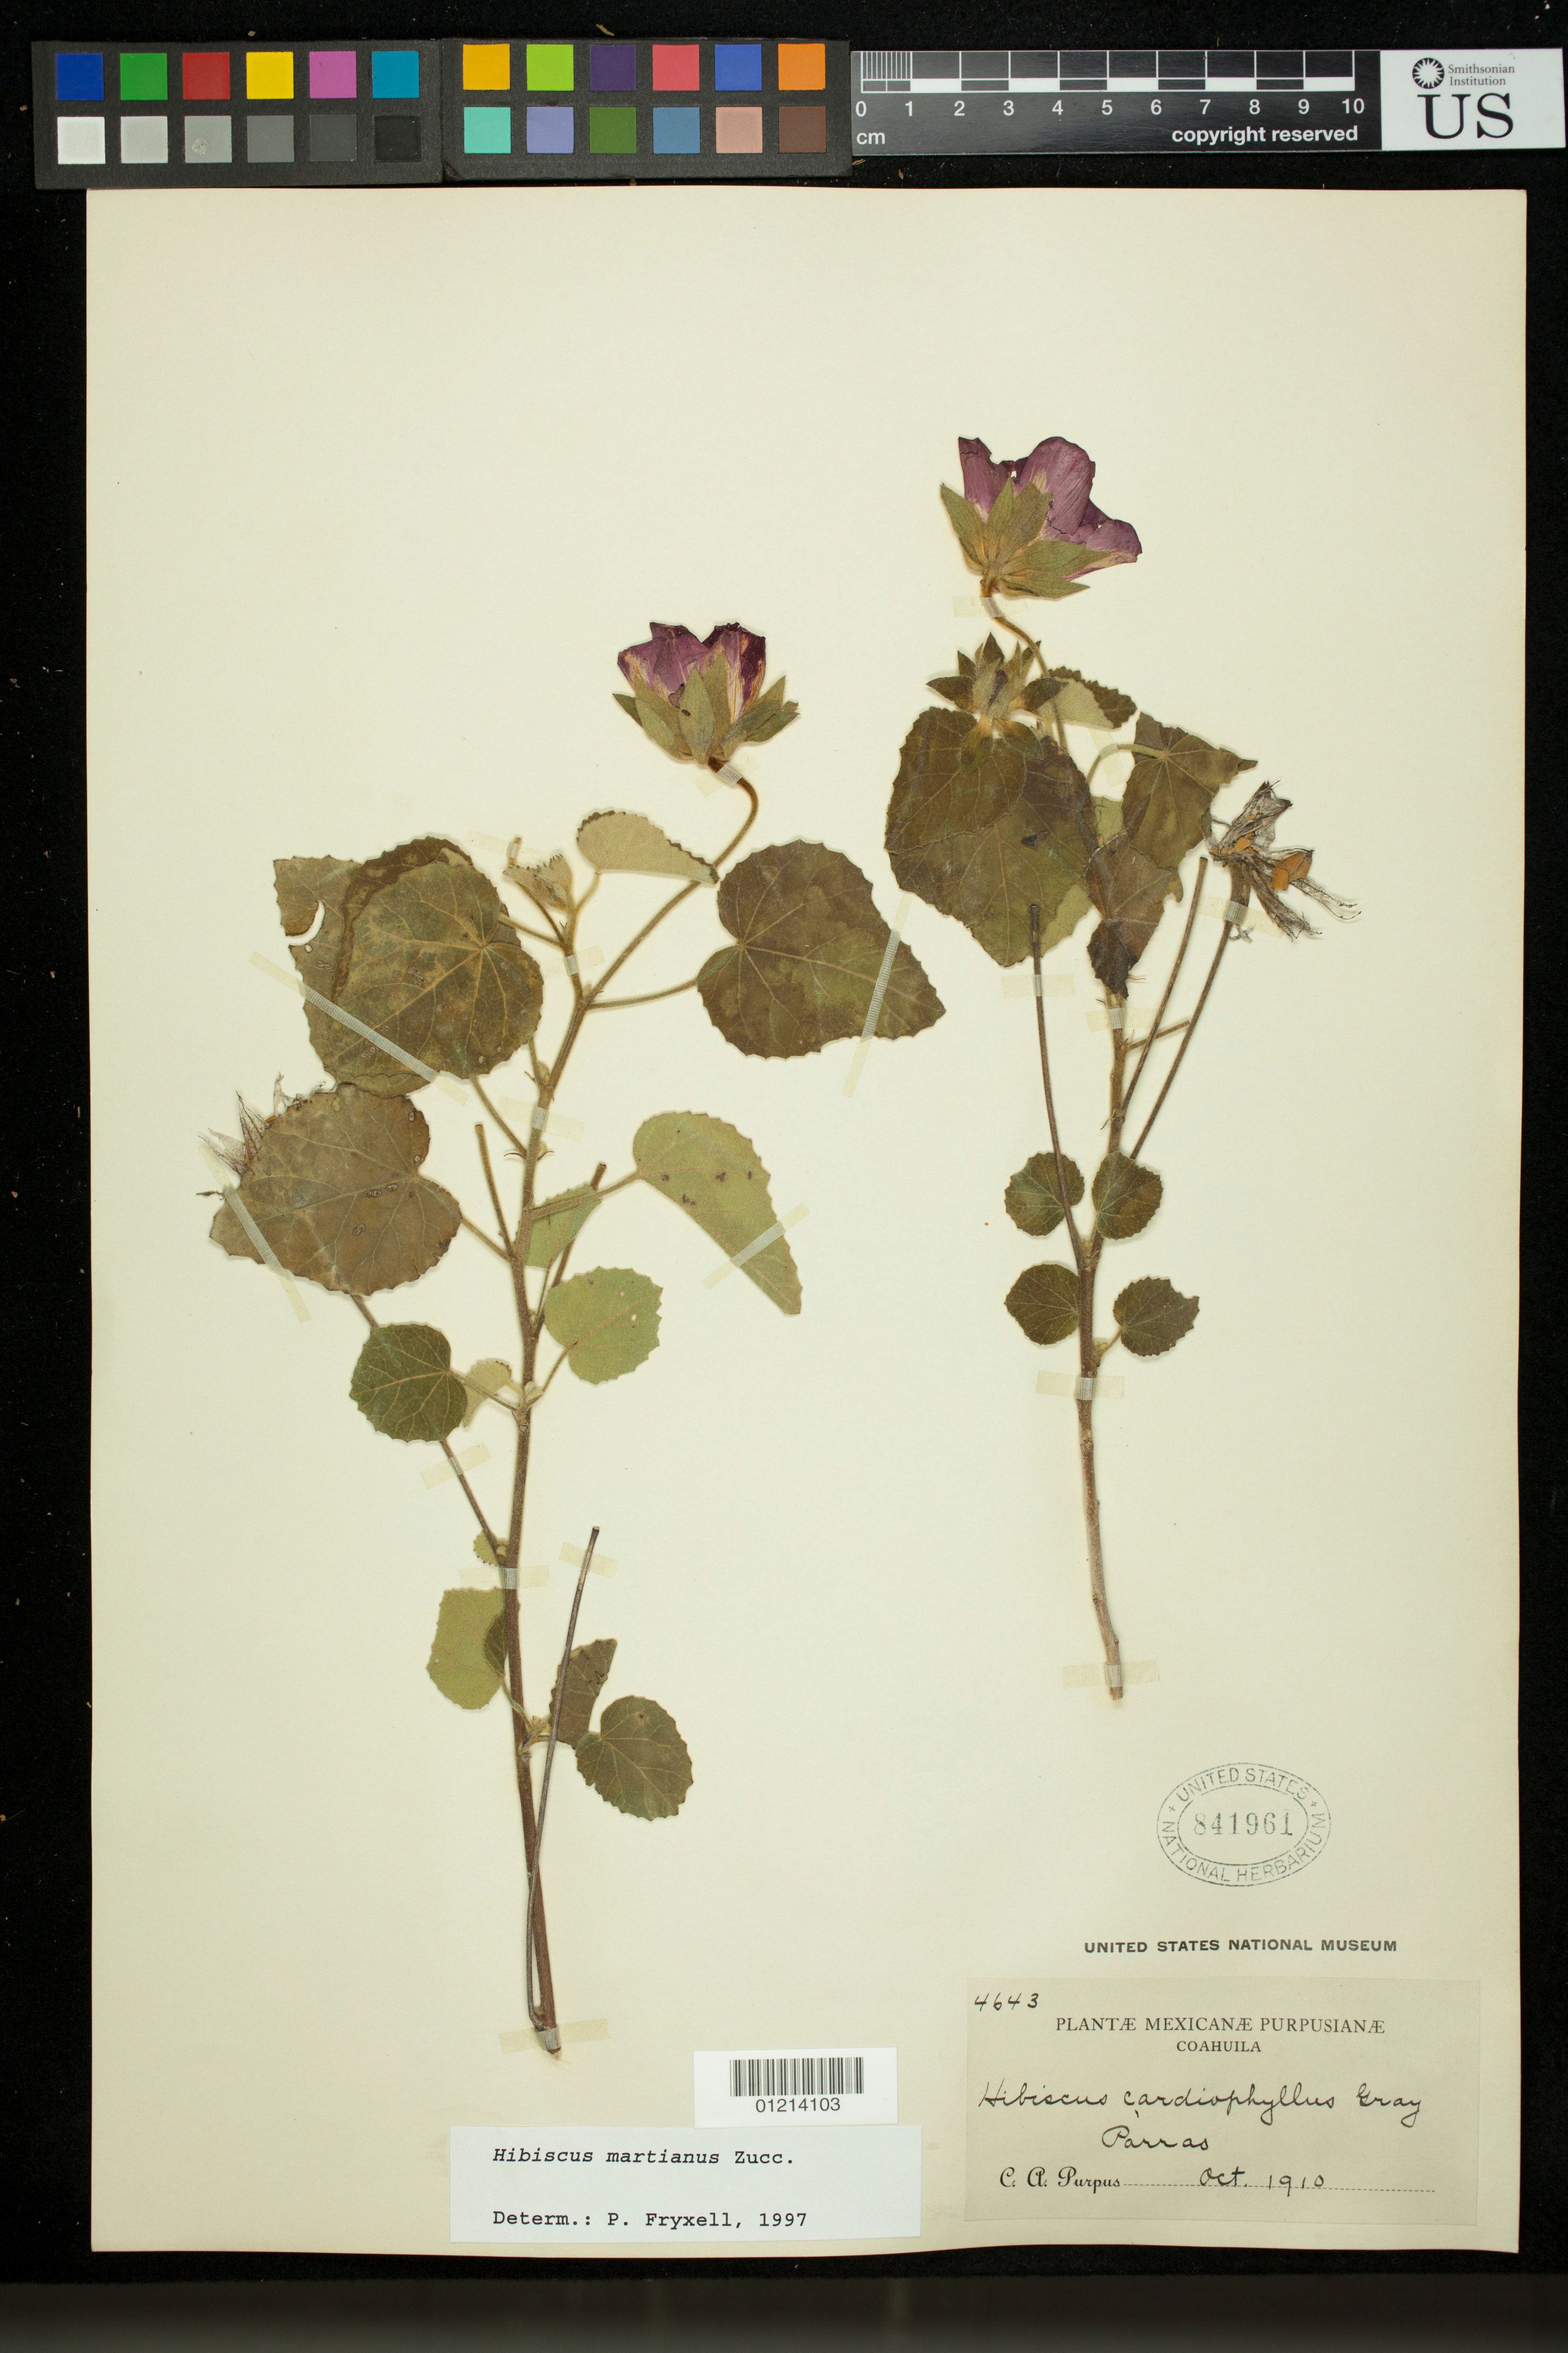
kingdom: Plantae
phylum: Tracheophyta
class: Magnoliopsida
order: Malvales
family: Malvaceae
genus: Hibiscus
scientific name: Hibiscus martianus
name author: Zucc.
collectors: C. A. Purpus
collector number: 4643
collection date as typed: Aug 1910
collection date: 1910-08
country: Mexico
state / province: Coahuila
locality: Parras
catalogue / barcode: US 841961